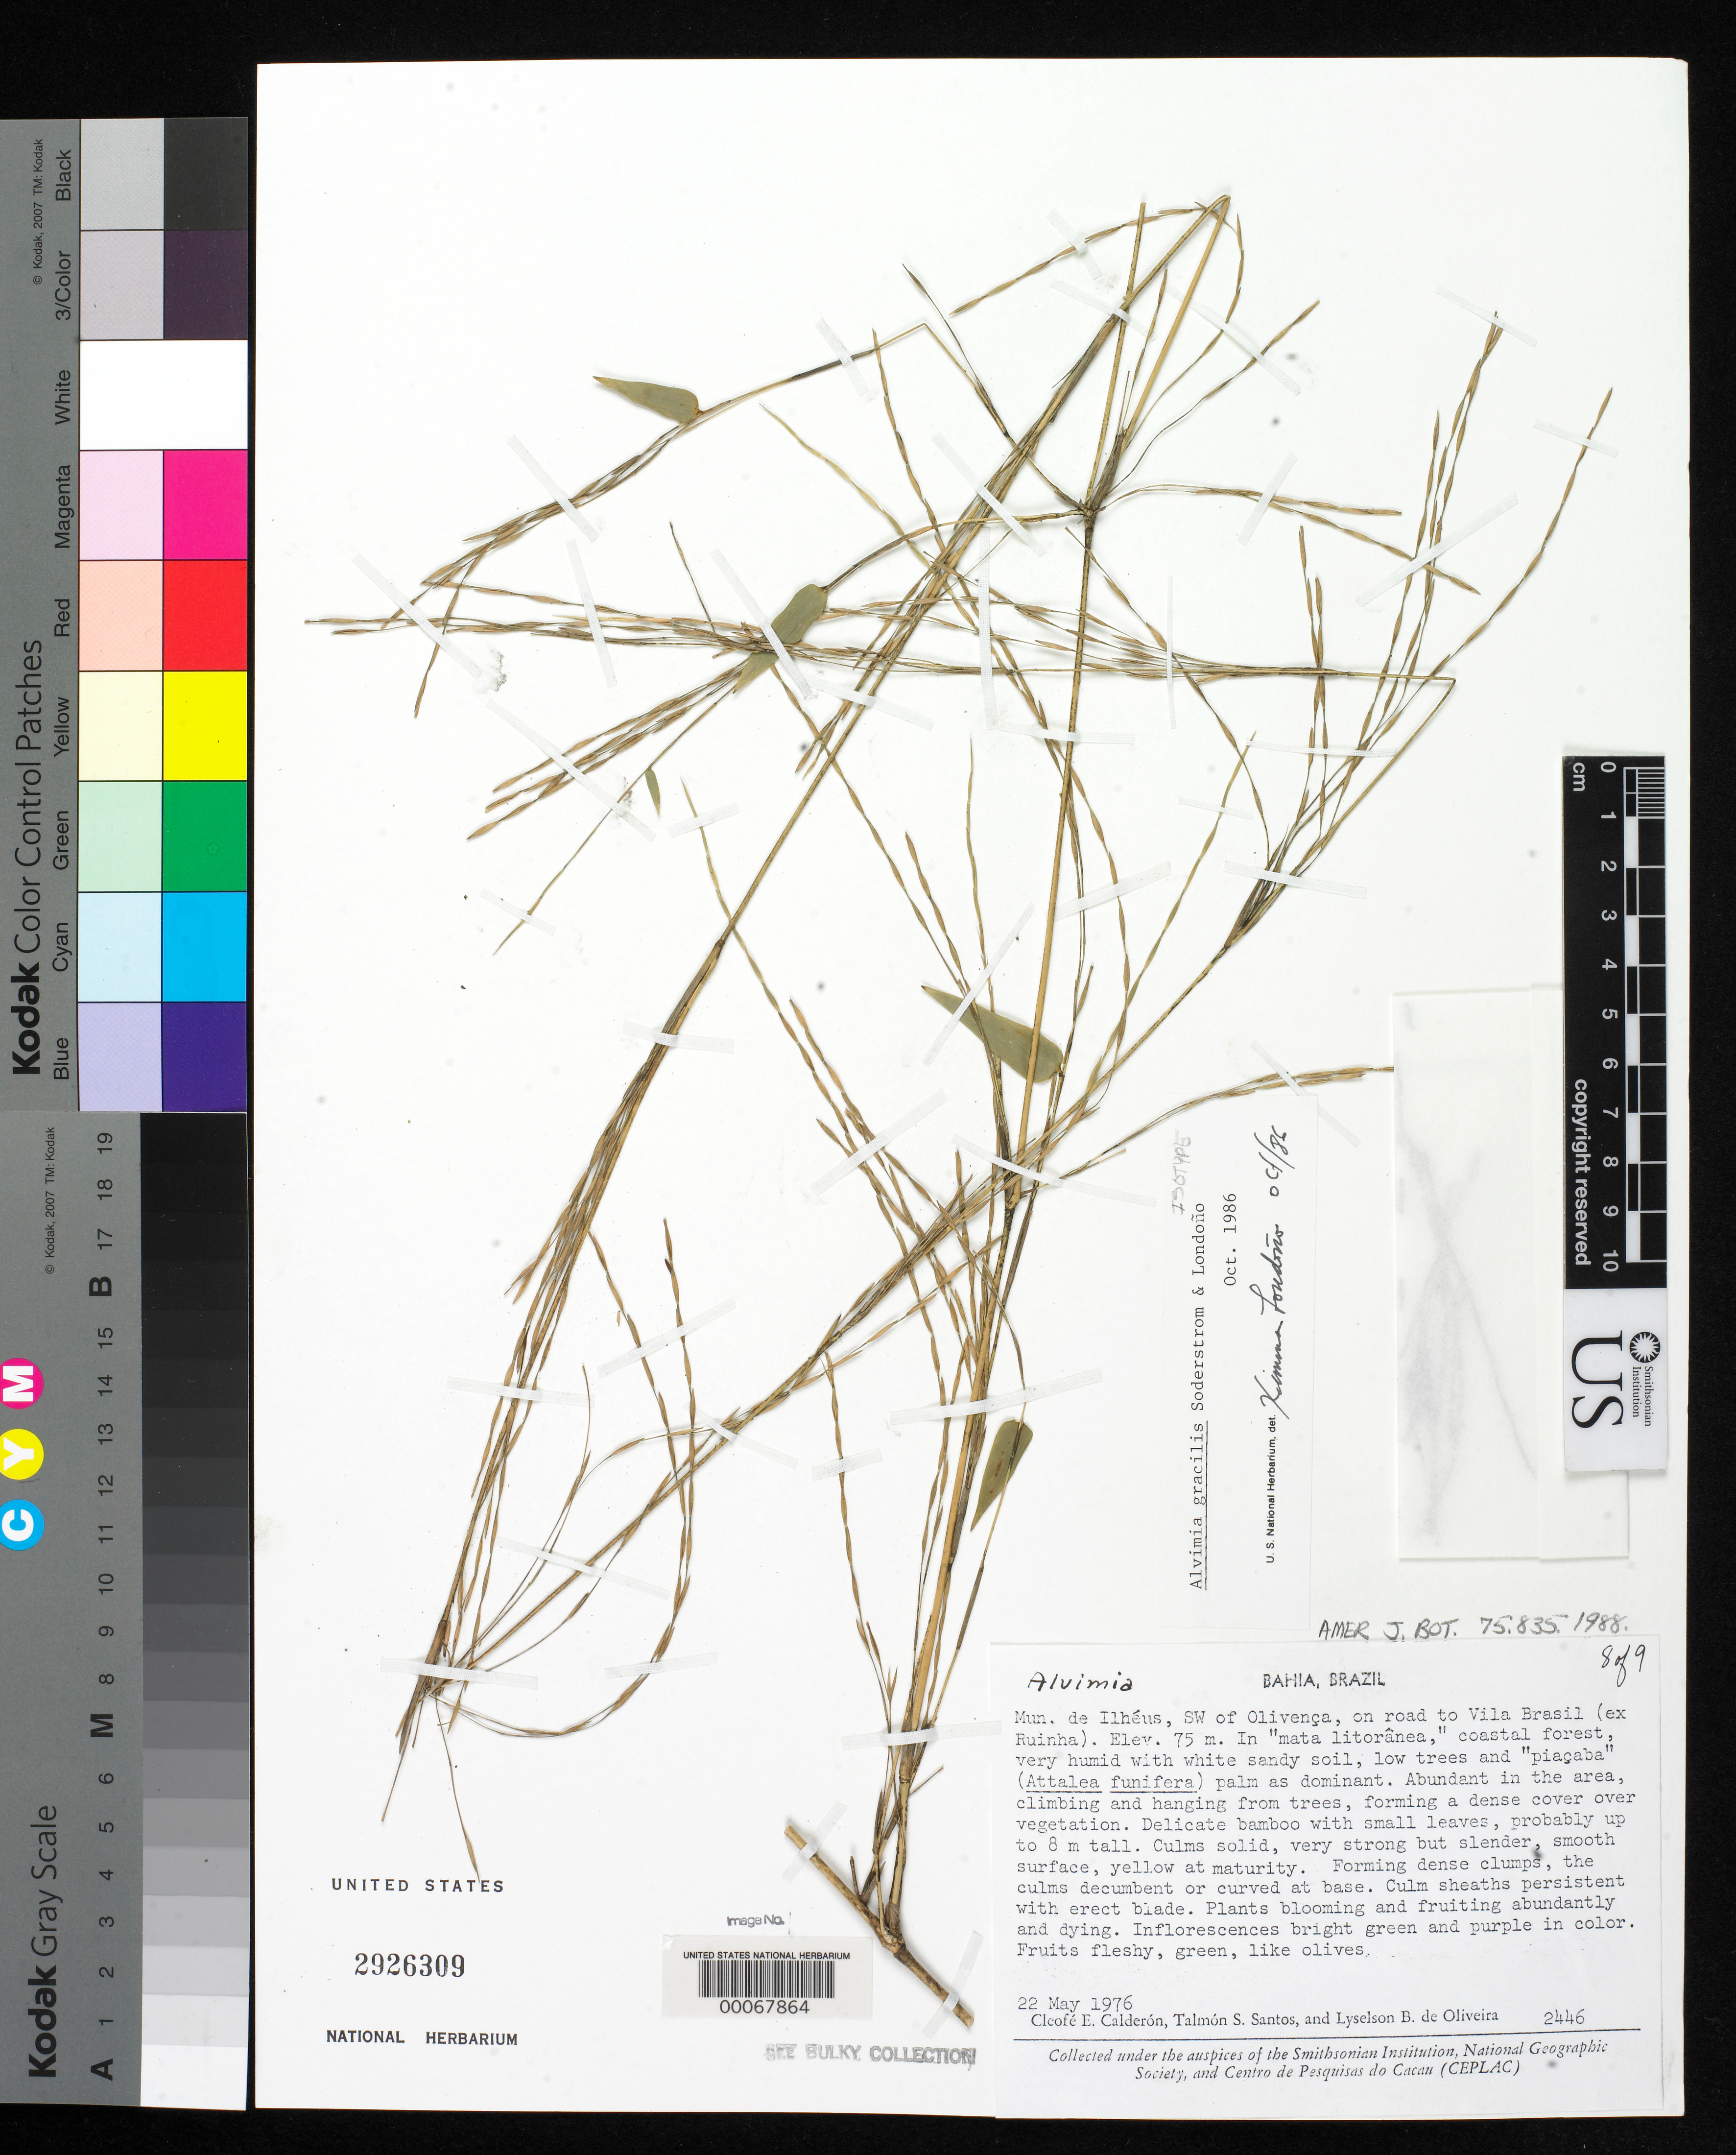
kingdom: Plantae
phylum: Tracheophyta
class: Liliopsida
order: Poales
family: Poaceae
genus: Alvimia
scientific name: Alvimia gracilis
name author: Soderstr. & Londoño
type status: Isotype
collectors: C. E. Calderón, T. S. Santos & L. de Oliveira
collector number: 2446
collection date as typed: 22 May 1976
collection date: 1976-05-22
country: Brazil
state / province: Bahia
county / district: Ilhéus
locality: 16 km SW of Olivenca on road to Vila Brasil.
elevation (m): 75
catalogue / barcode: US 2926309